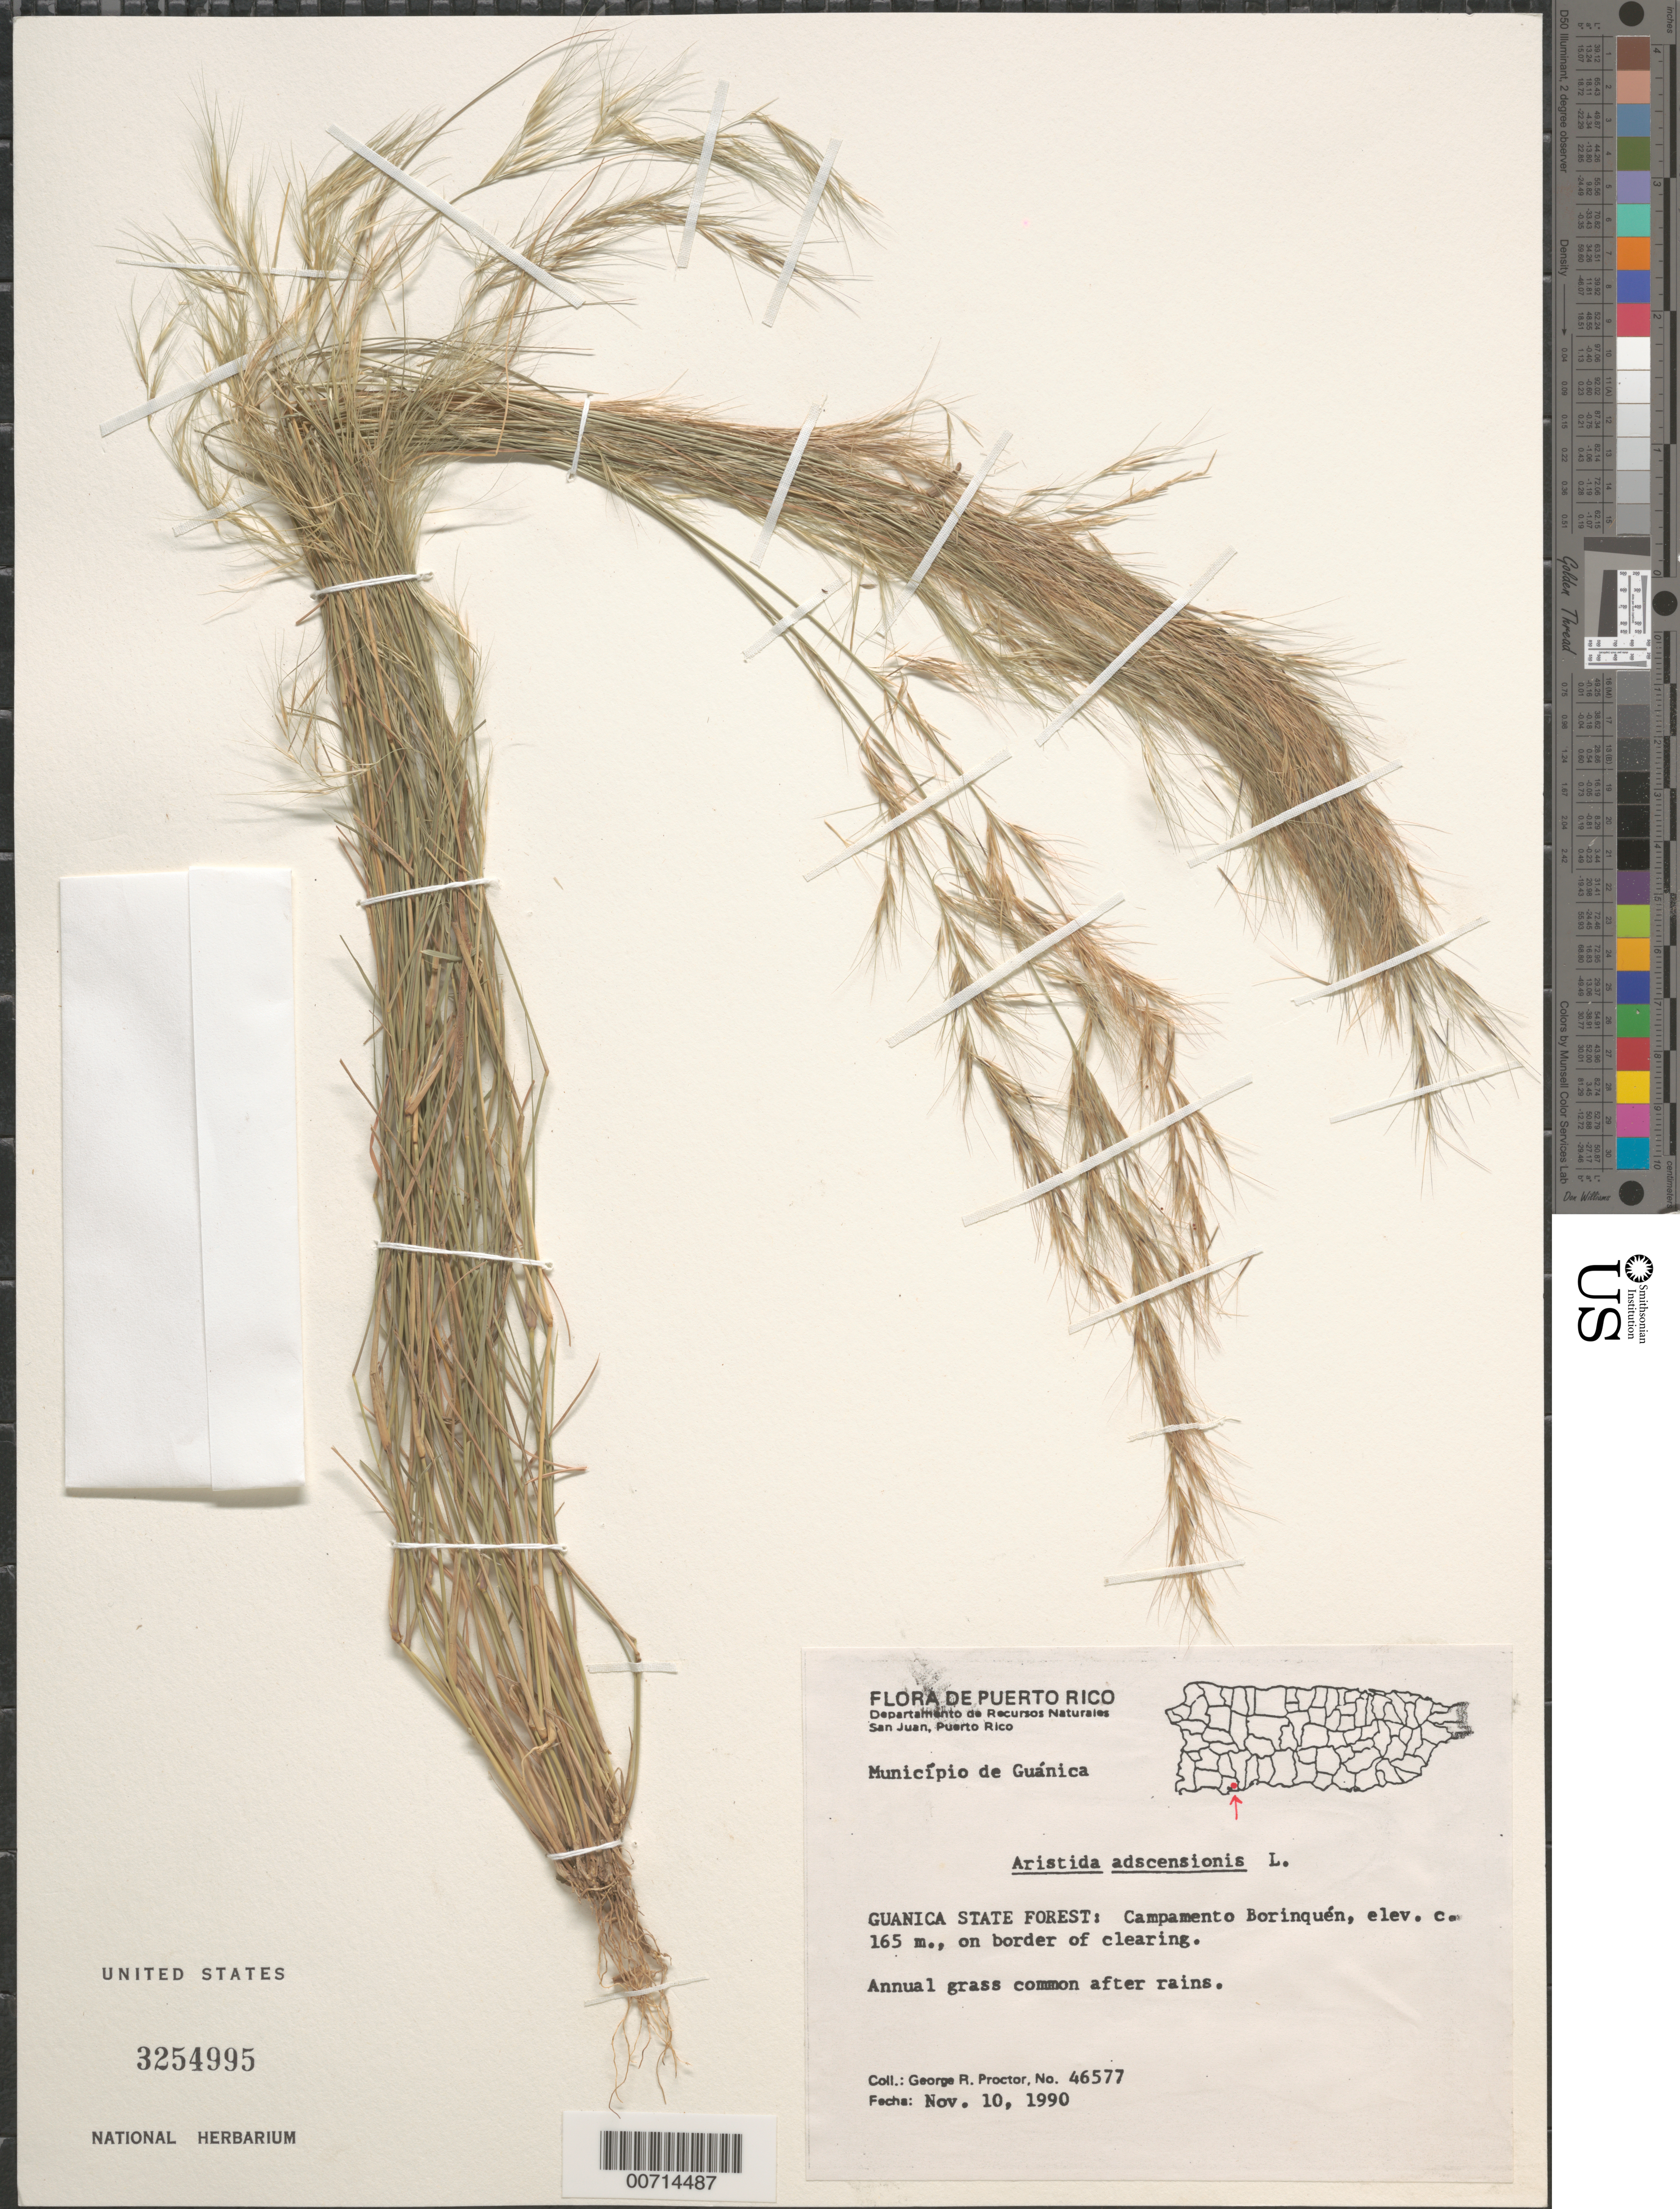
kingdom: Plantae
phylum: Tracheophyta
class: Liliopsida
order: Poales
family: Poaceae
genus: Aristida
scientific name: Aristida adscensionis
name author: L.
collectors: G. R. Proctor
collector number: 46577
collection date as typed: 10 Nov 1990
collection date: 1990-11-10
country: Puerto Rico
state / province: Guánica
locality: Mun. Guanica, Guanica State Forest: Campamento Borinquén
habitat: Border of clearing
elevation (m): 165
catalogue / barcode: US 3254995